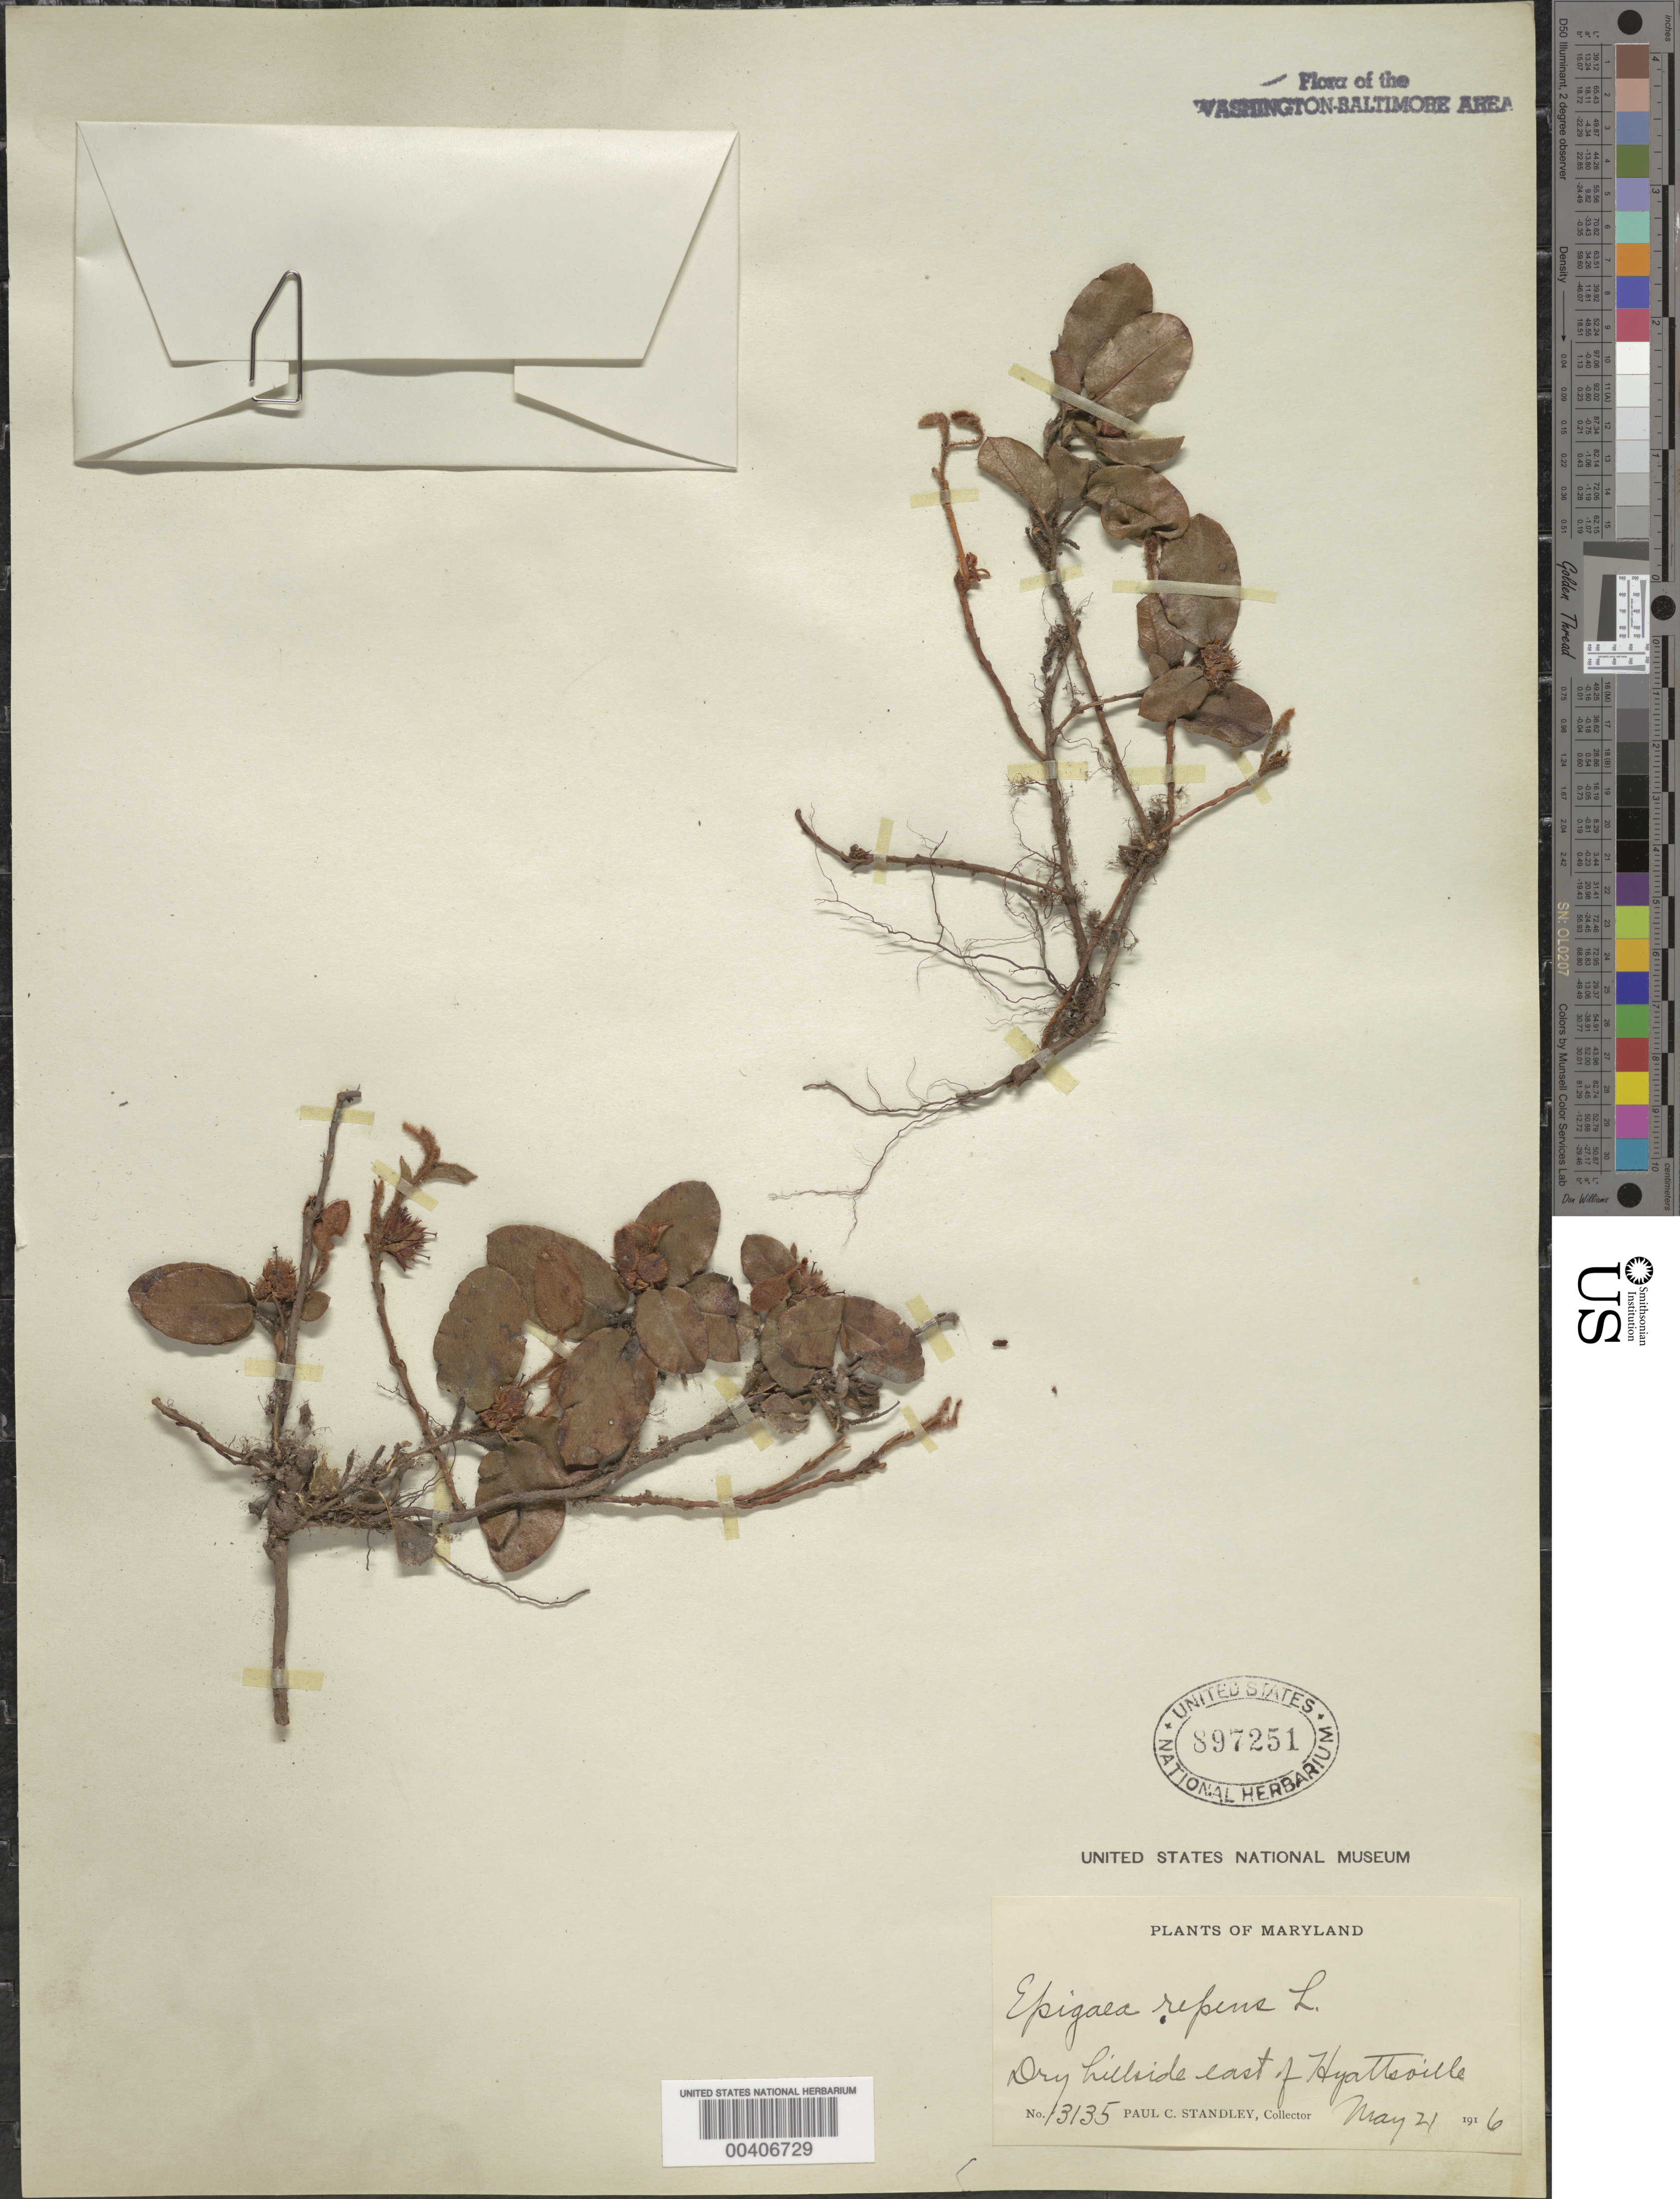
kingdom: Plantae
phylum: Tracheophyta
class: Magnoliopsida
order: Ericales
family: Ericaceae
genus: Epigaea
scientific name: Epigaea repens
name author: L.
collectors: P. C. Standley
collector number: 13135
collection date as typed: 21 May 1916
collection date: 1916-05-21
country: United States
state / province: Maryland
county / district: Prince George's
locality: East of Hyattsville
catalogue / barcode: US 897251